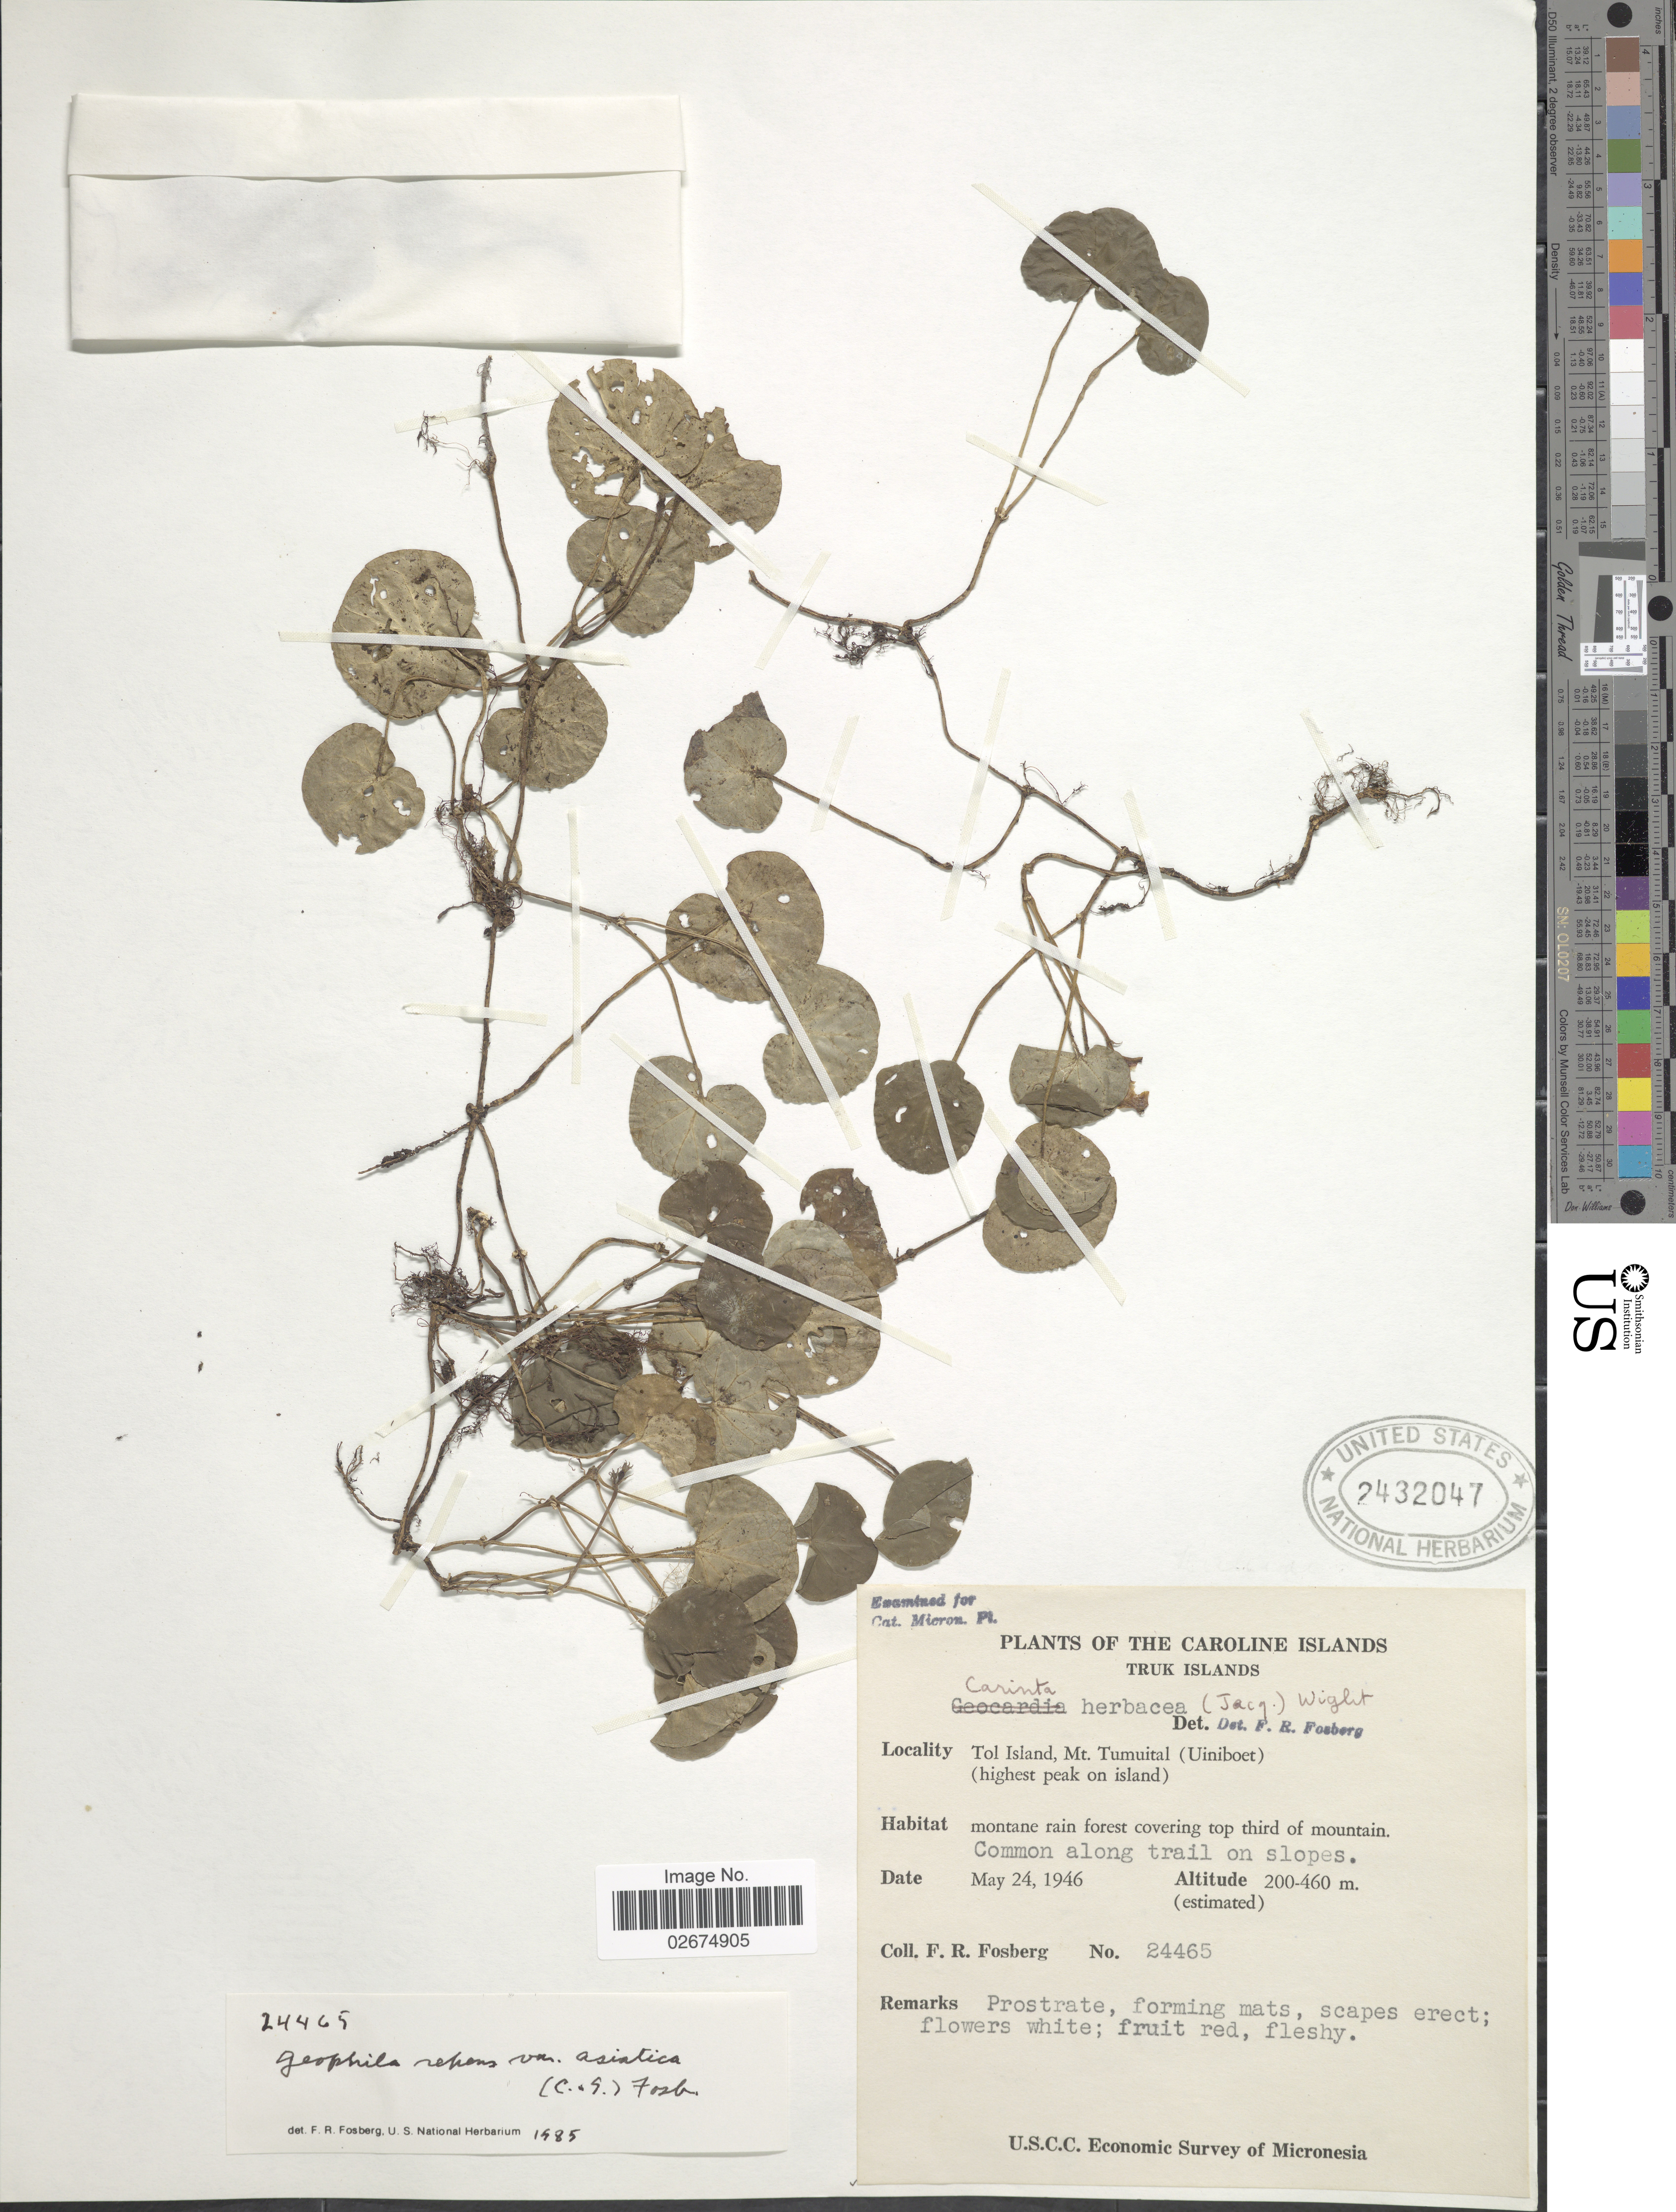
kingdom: Plantae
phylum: Tracheophyta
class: Magnoliopsida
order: Gentianales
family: Rubiaceae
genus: Geophila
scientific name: Geophila repens var. asiatica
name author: (Cham. & Schltdl.) Fosberg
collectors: F. R. Fosberg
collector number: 24465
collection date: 1946-05-24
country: Micronesia, Federated States of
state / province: Truk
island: Tol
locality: Tol Island, Mt. Tumuital (Uiniboet) (highest peak on island)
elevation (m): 200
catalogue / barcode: US 2432047